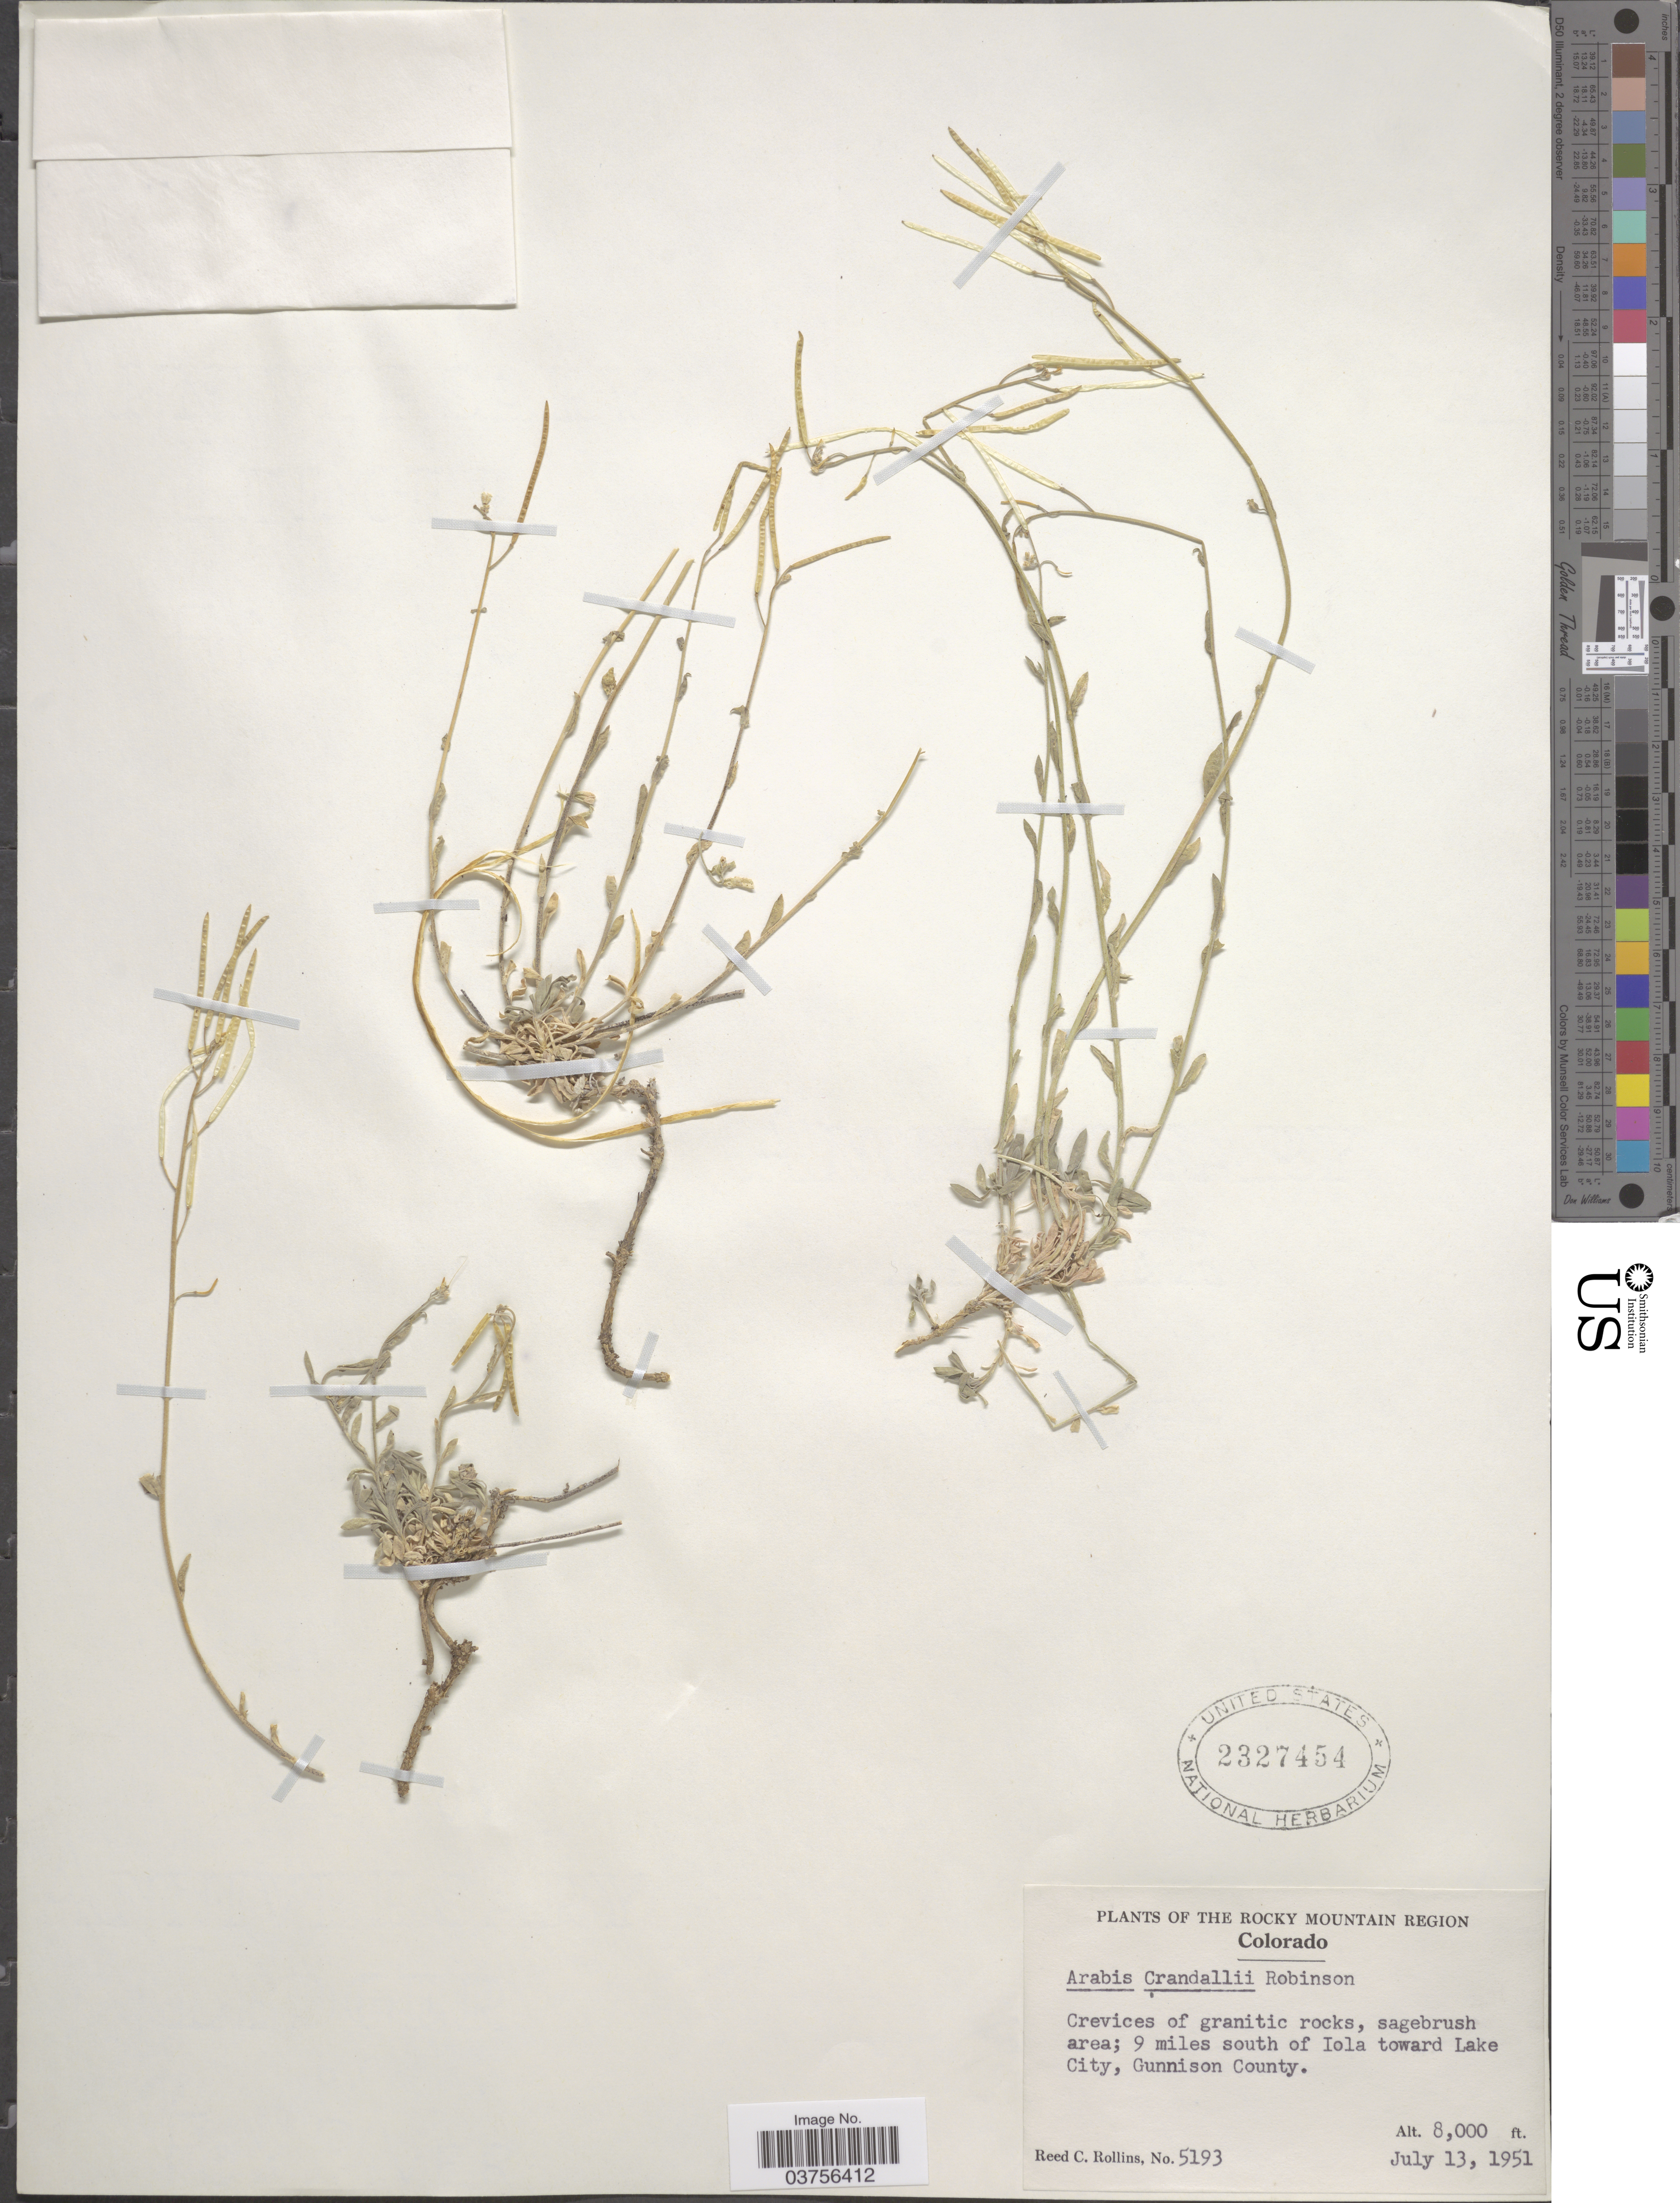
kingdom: Plantae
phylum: Tracheophyta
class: Magnoliopsida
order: Brassicales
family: Brassicaceae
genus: Arabis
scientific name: Arabis crandallii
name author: B.L. Rob.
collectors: R. C. Rollins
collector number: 5193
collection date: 1951-07-13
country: United States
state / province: Colorado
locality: The Rocky Mountain Region. 9 miles south of Iola toward Lake City, Gunnison County.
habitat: crevices of granitic rocks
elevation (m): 2438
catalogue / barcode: US 2327454